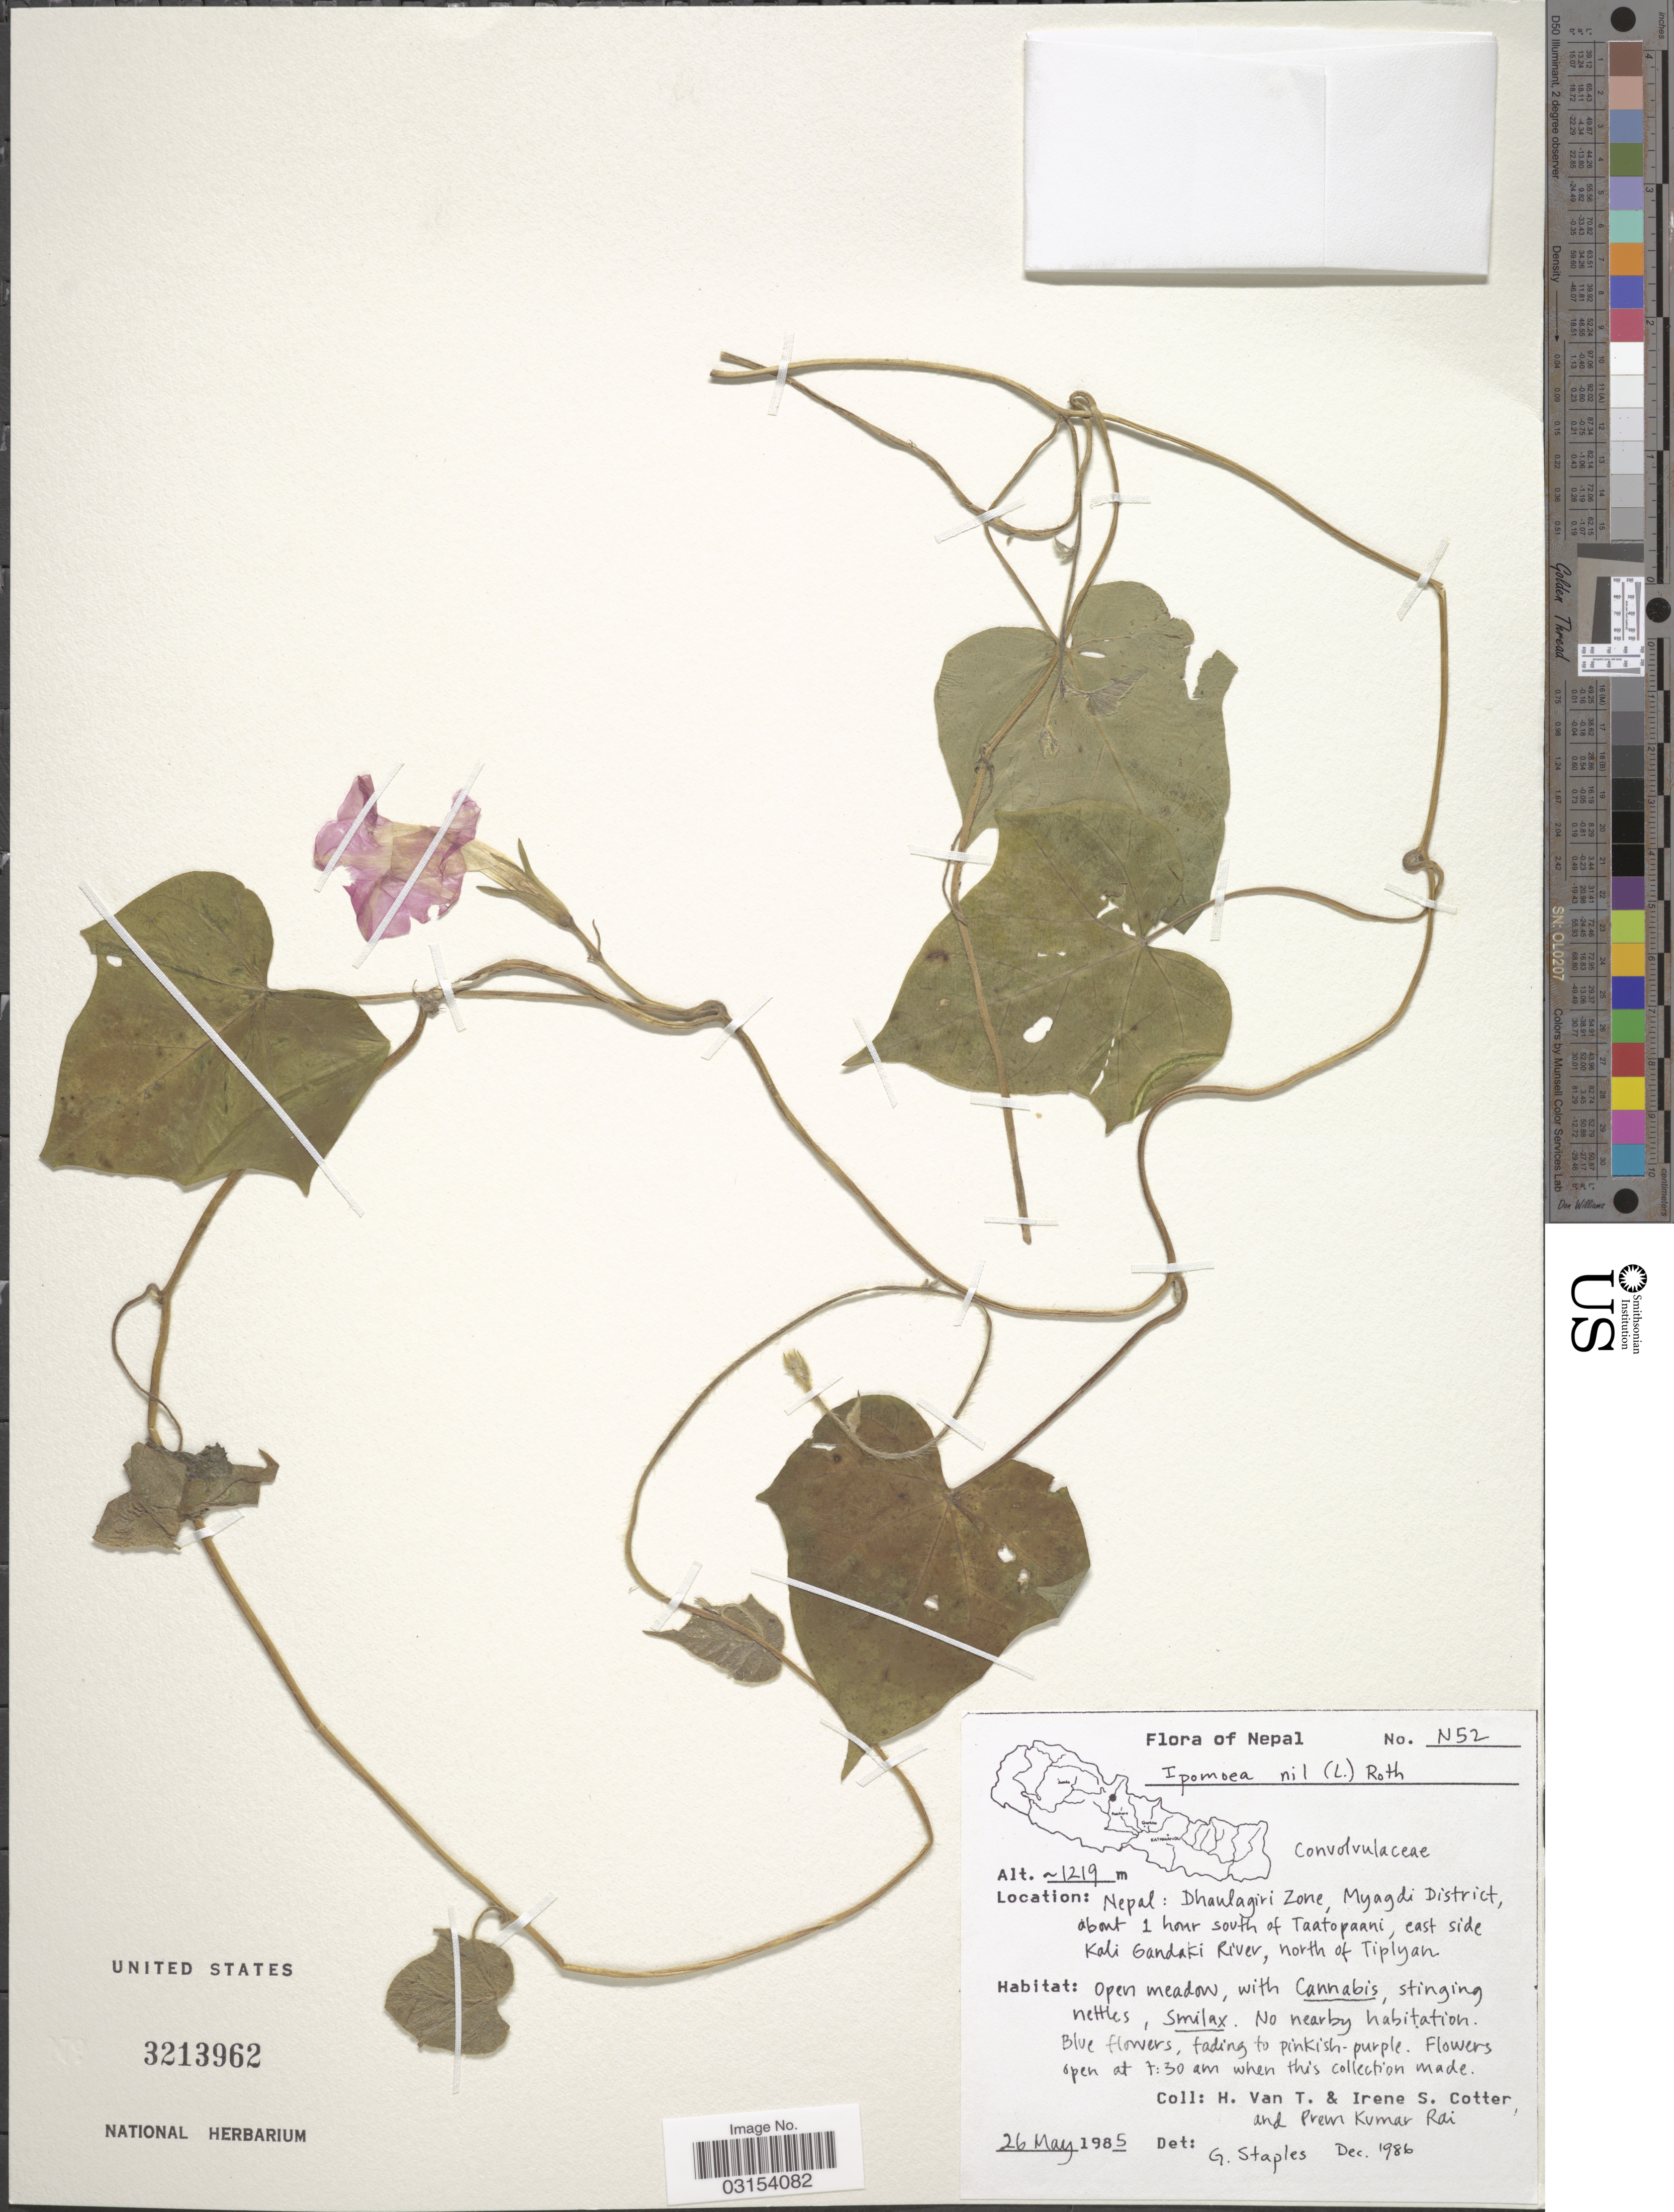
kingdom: Plantae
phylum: Tracheophyta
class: Magnoliopsida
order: Solanales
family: Convolvulaceae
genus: Ipomoea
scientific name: Ipomoea nil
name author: (L.) Roth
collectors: I. Cotter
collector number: N52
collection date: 1985-05-26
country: Nepal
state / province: Gandaki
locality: Nepal: Dhaulagiri Zone, Myagdi District, about 1 hour south of Taatopaani, east side Kali Gandaki River, north of Tiplyan.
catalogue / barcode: US 3213962